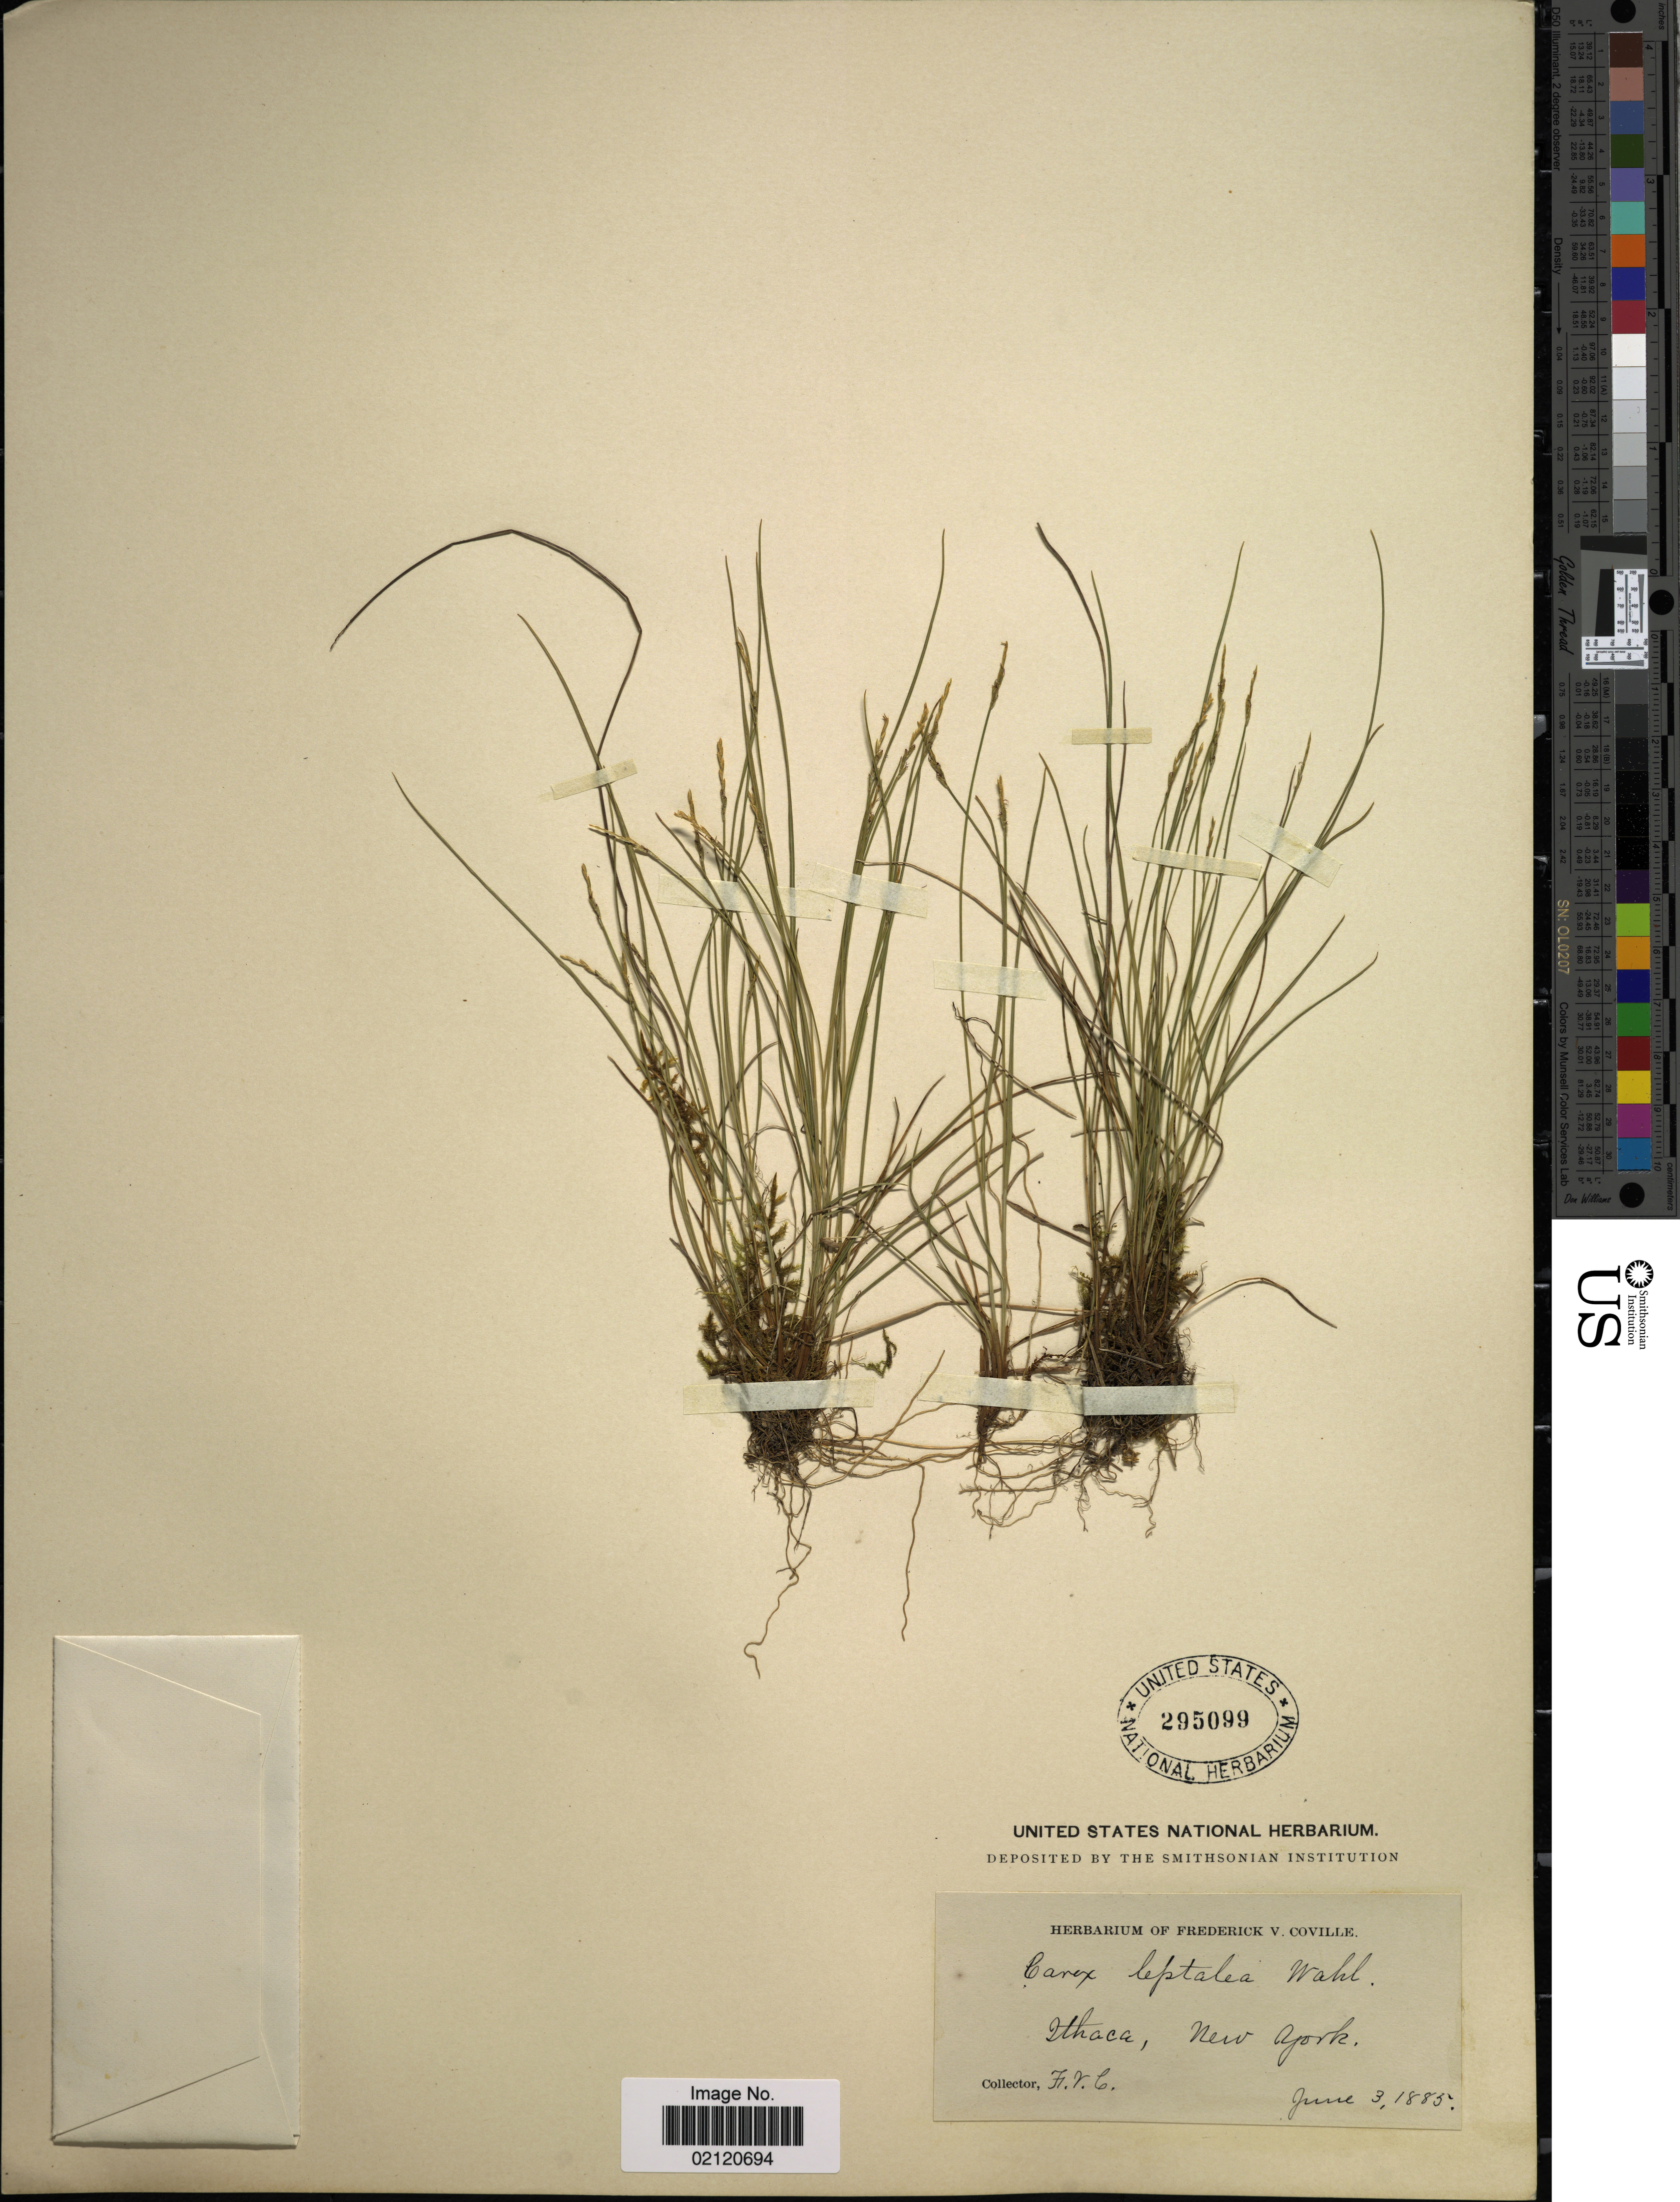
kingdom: Plantae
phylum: Tracheophyta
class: Liliopsida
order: Poales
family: Cyperaceae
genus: Carex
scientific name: Carex leptalea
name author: Wahlenb.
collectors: F. V. Coville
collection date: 1885-06-03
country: United States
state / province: New York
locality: Ithaca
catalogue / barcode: US 295099